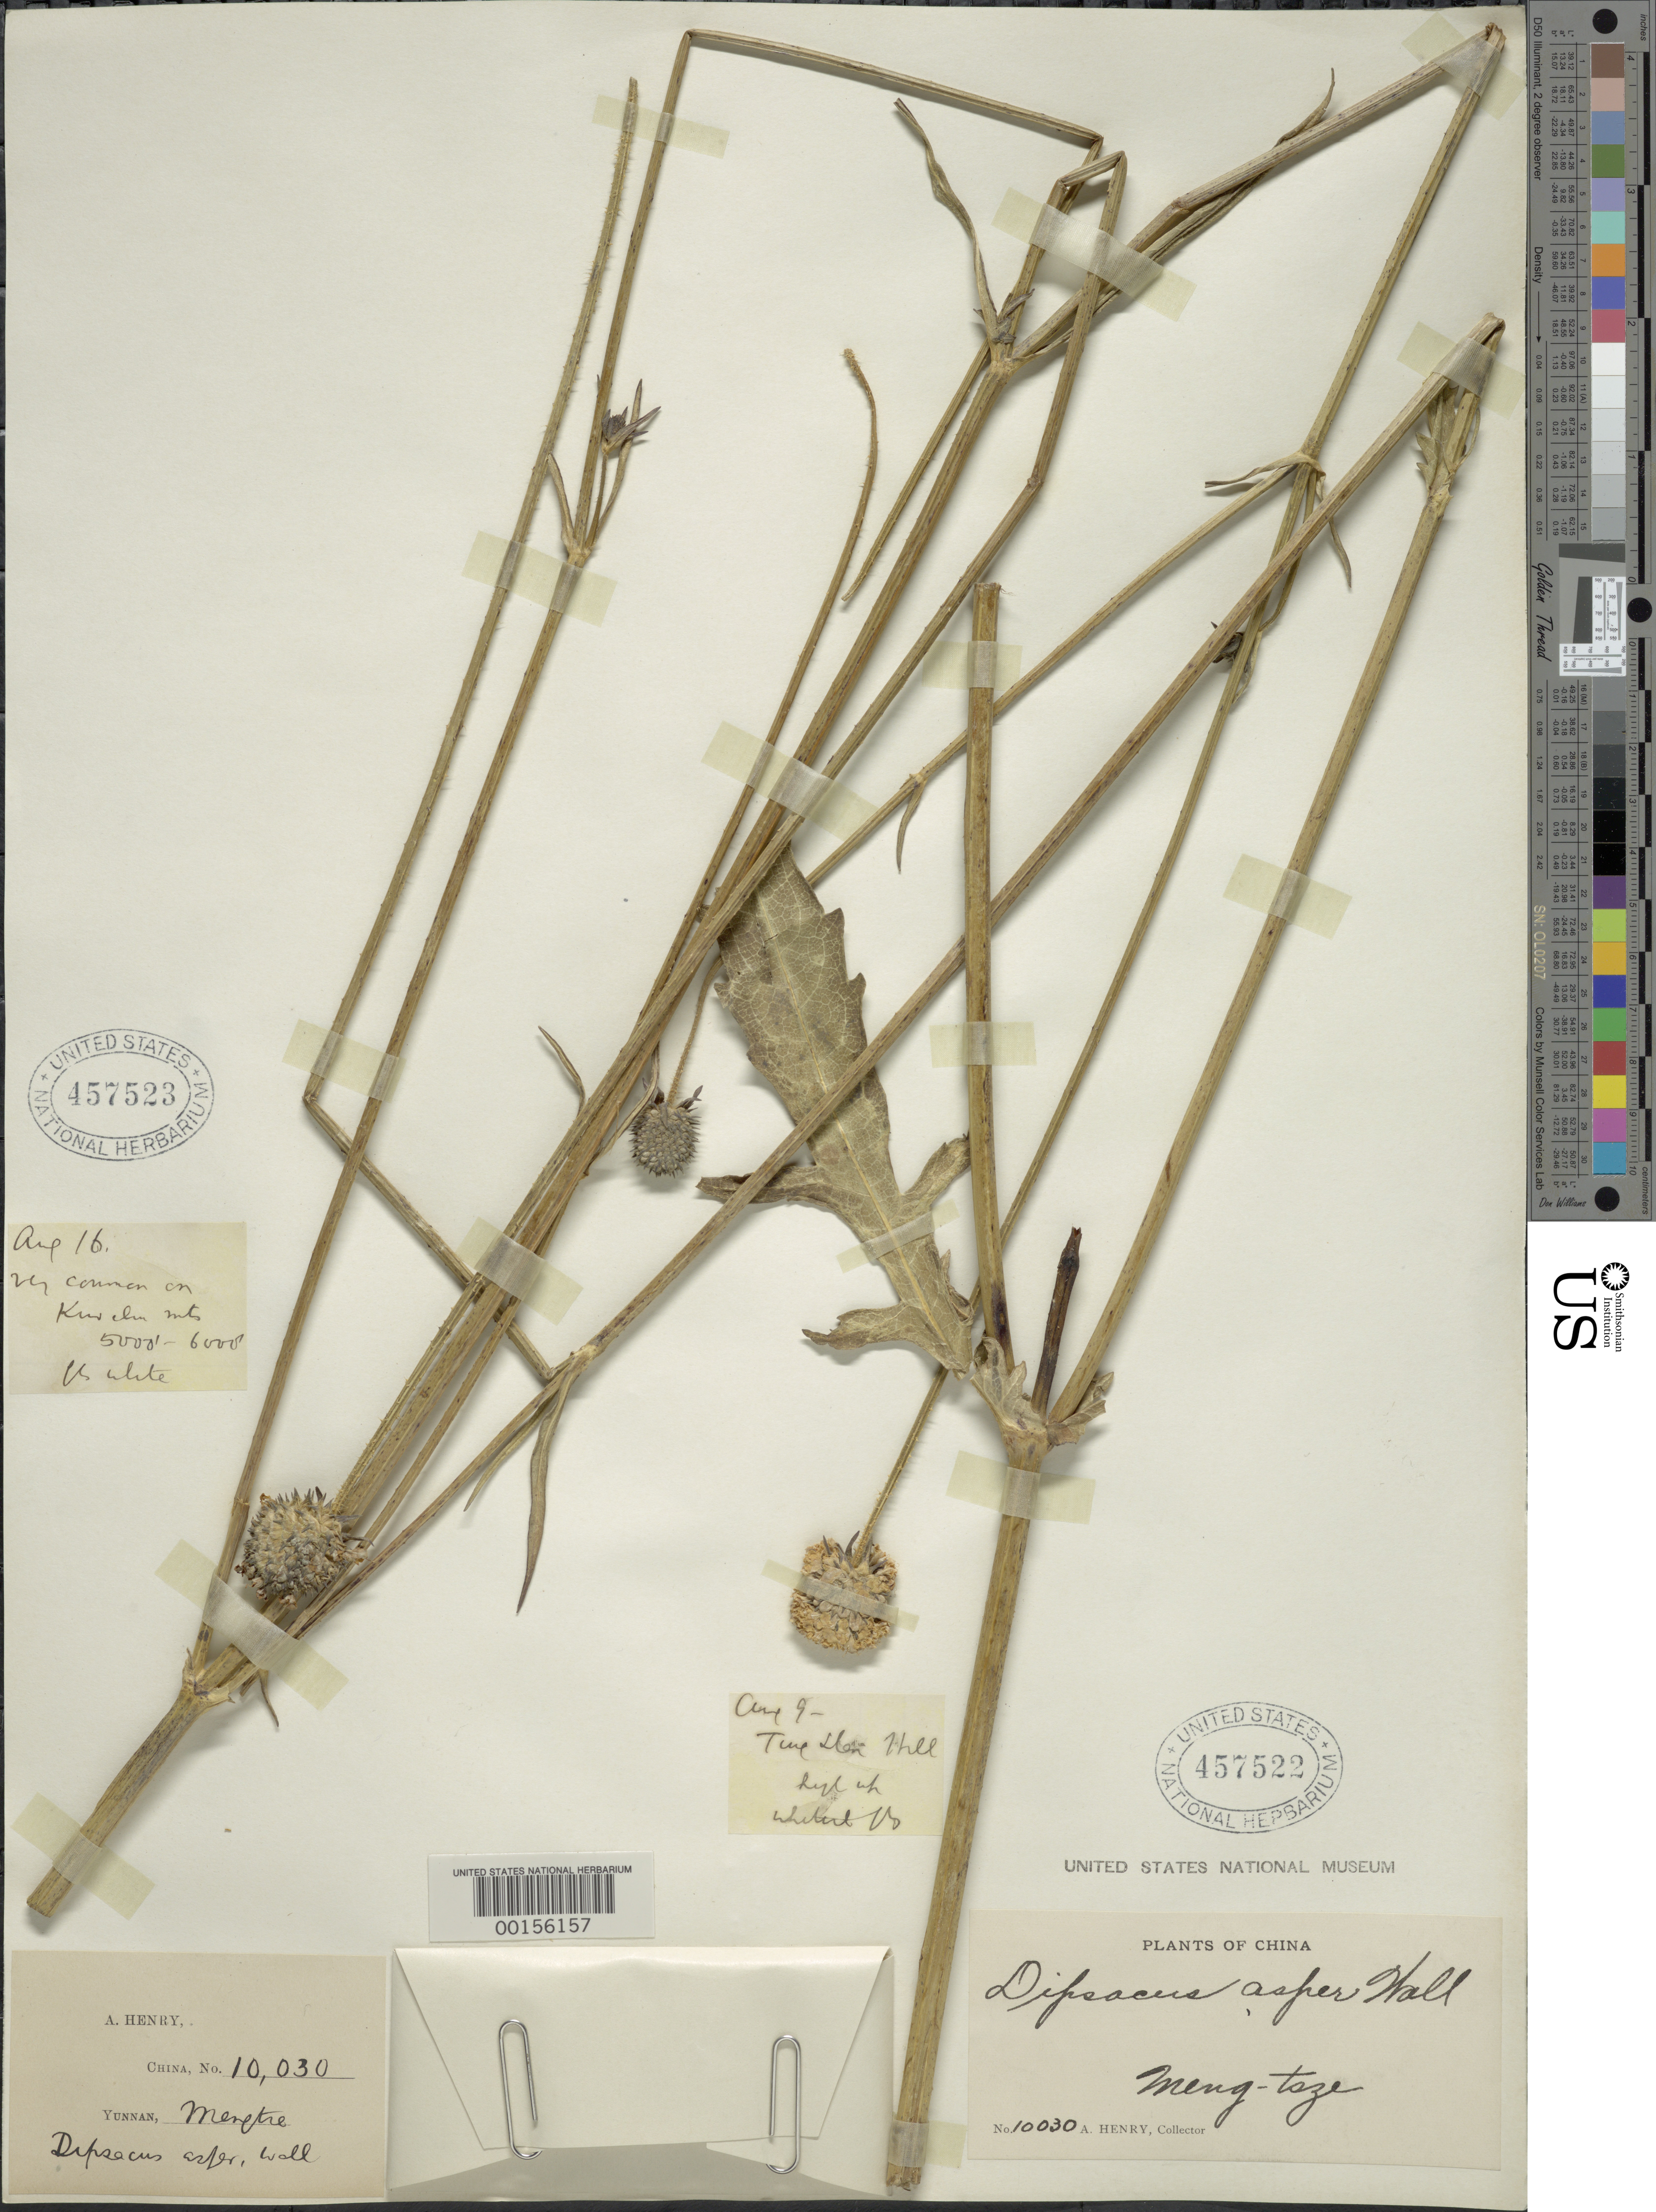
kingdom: Plantae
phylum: Tracheophyta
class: Magnoliopsida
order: Dipsacales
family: Caprifoliaceae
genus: Dipsacus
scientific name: Dipsacus asper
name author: Wall.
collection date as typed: Transcribed d/m/y: /8/16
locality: Kew chin mts [interpreted]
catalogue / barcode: US 457523-2